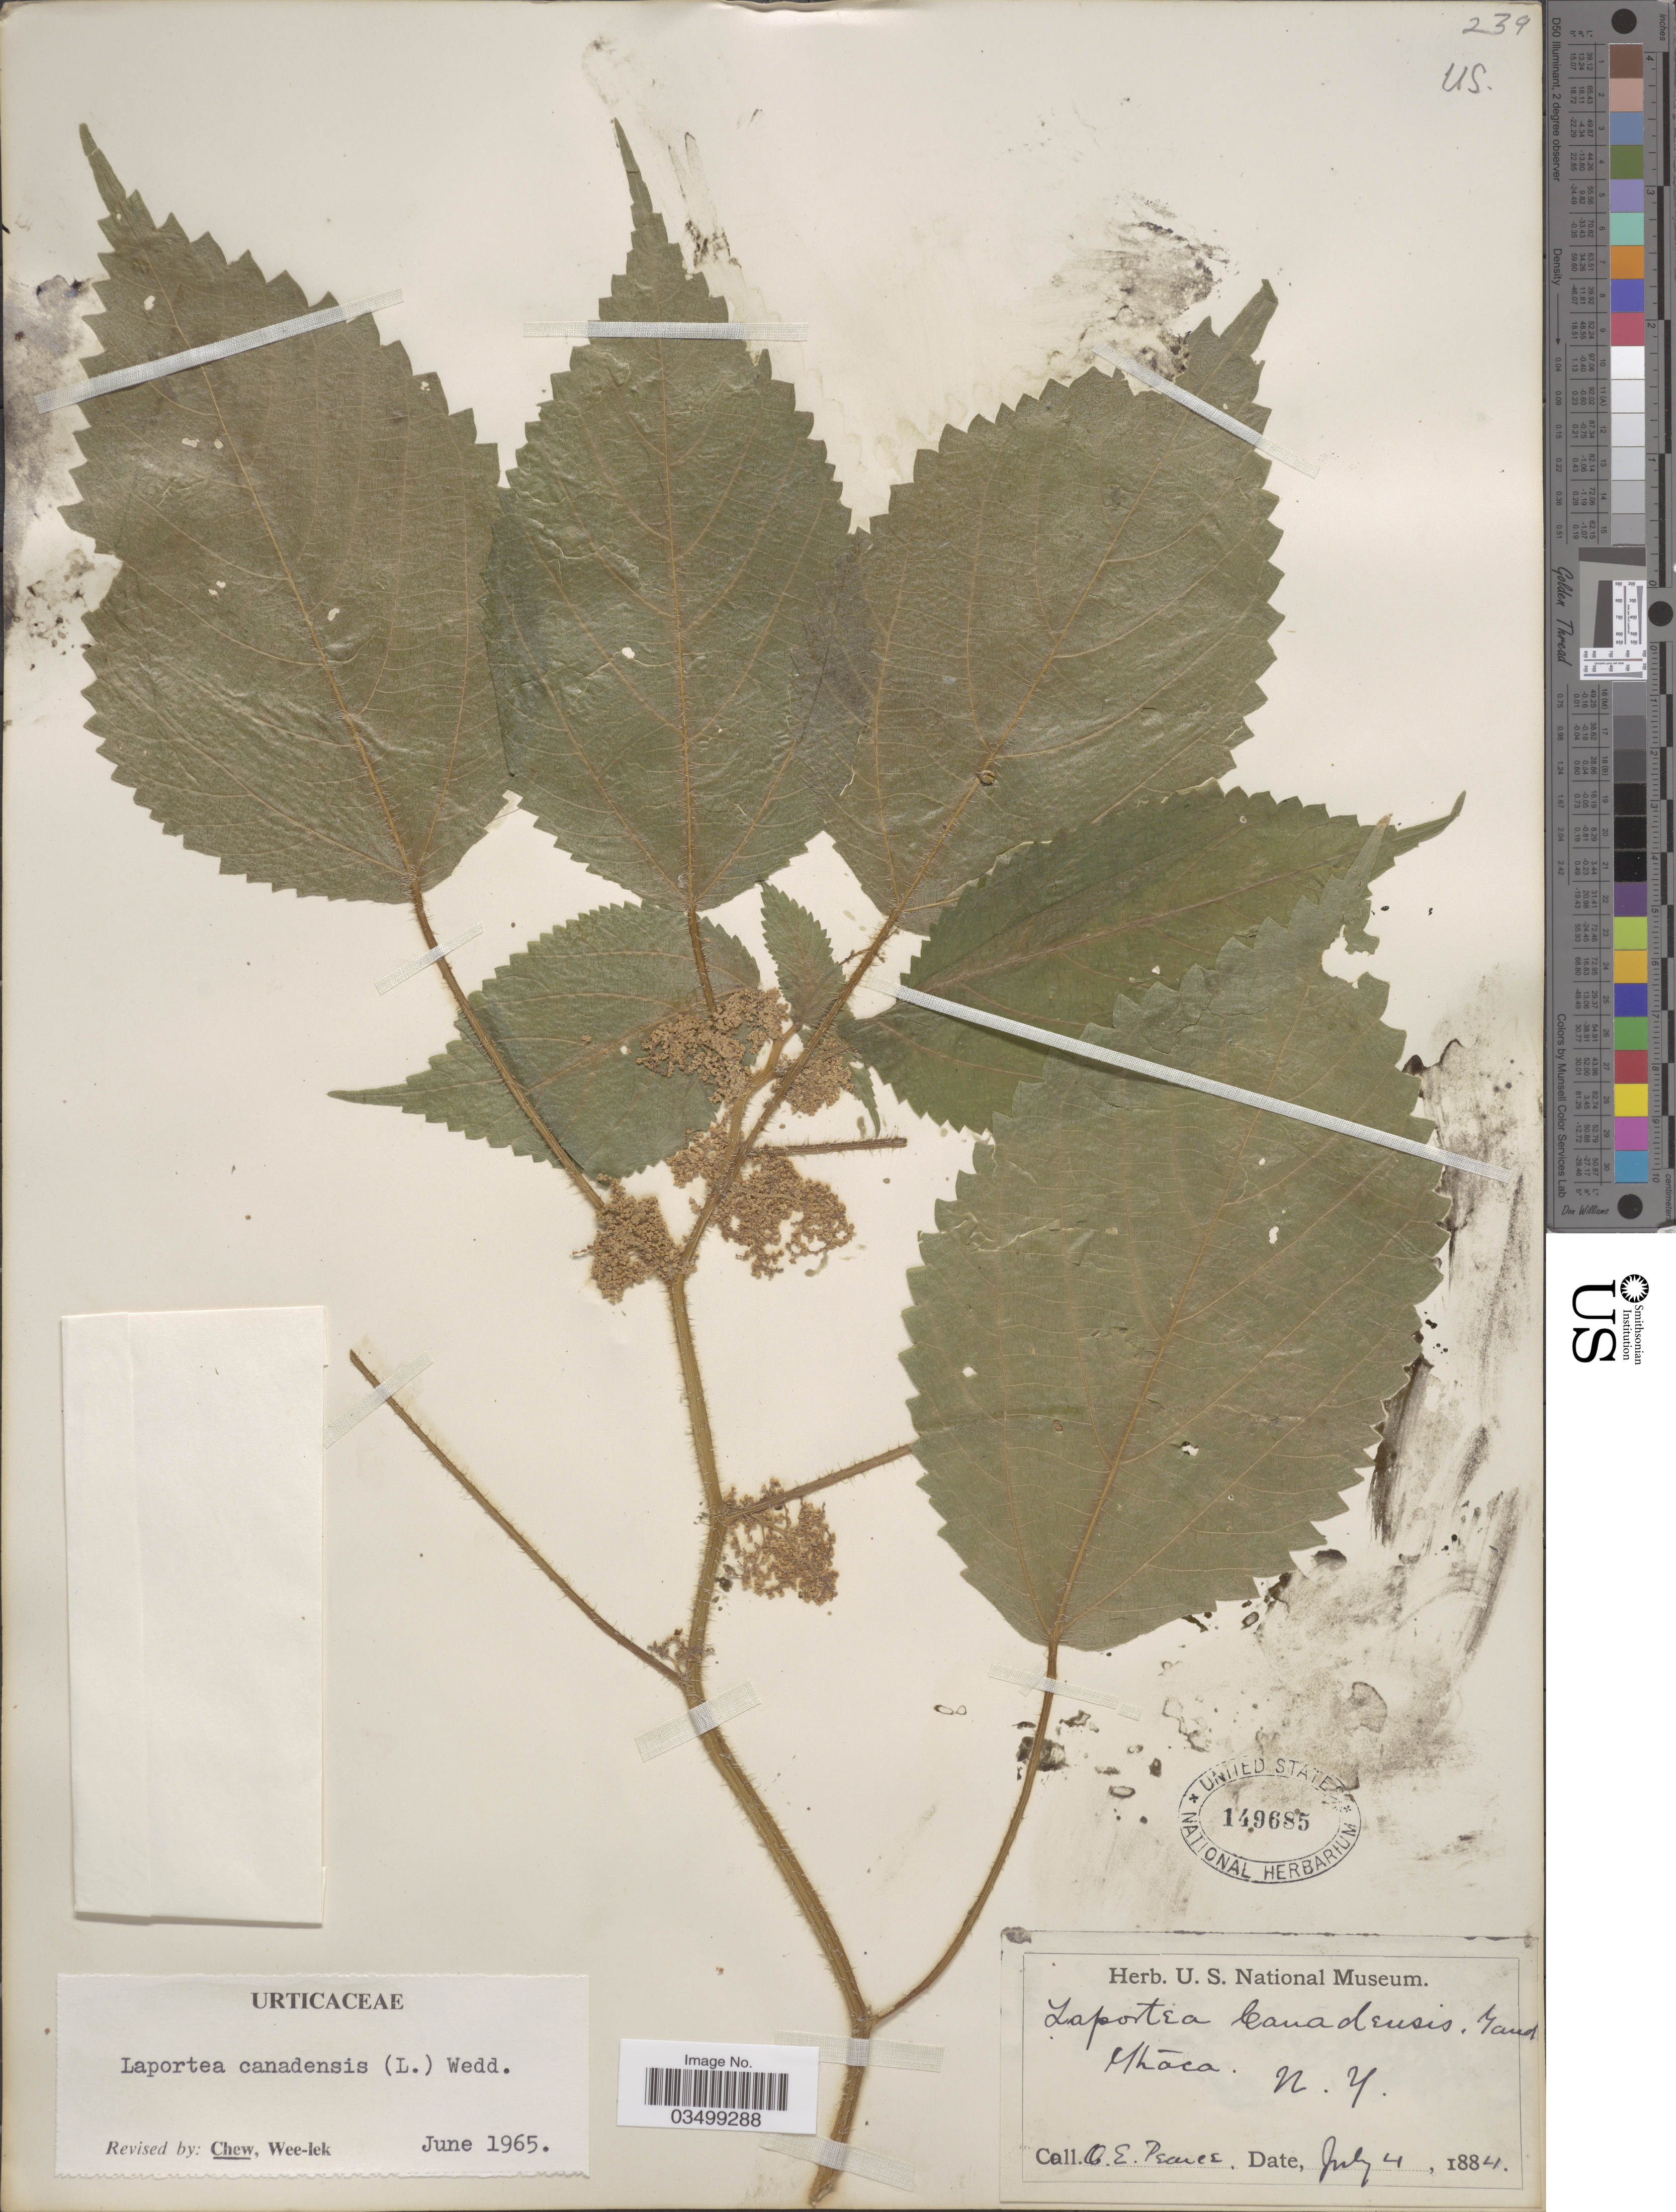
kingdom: Plantae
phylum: Tracheophyta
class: Magnoliopsida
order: Rosales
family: Urticaceae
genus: Laportea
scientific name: Laportea canadensis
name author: (L.) Wedd.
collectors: O. E. Pearce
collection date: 1884-07-04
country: United States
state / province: New York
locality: Ithaca.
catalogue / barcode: US 149685